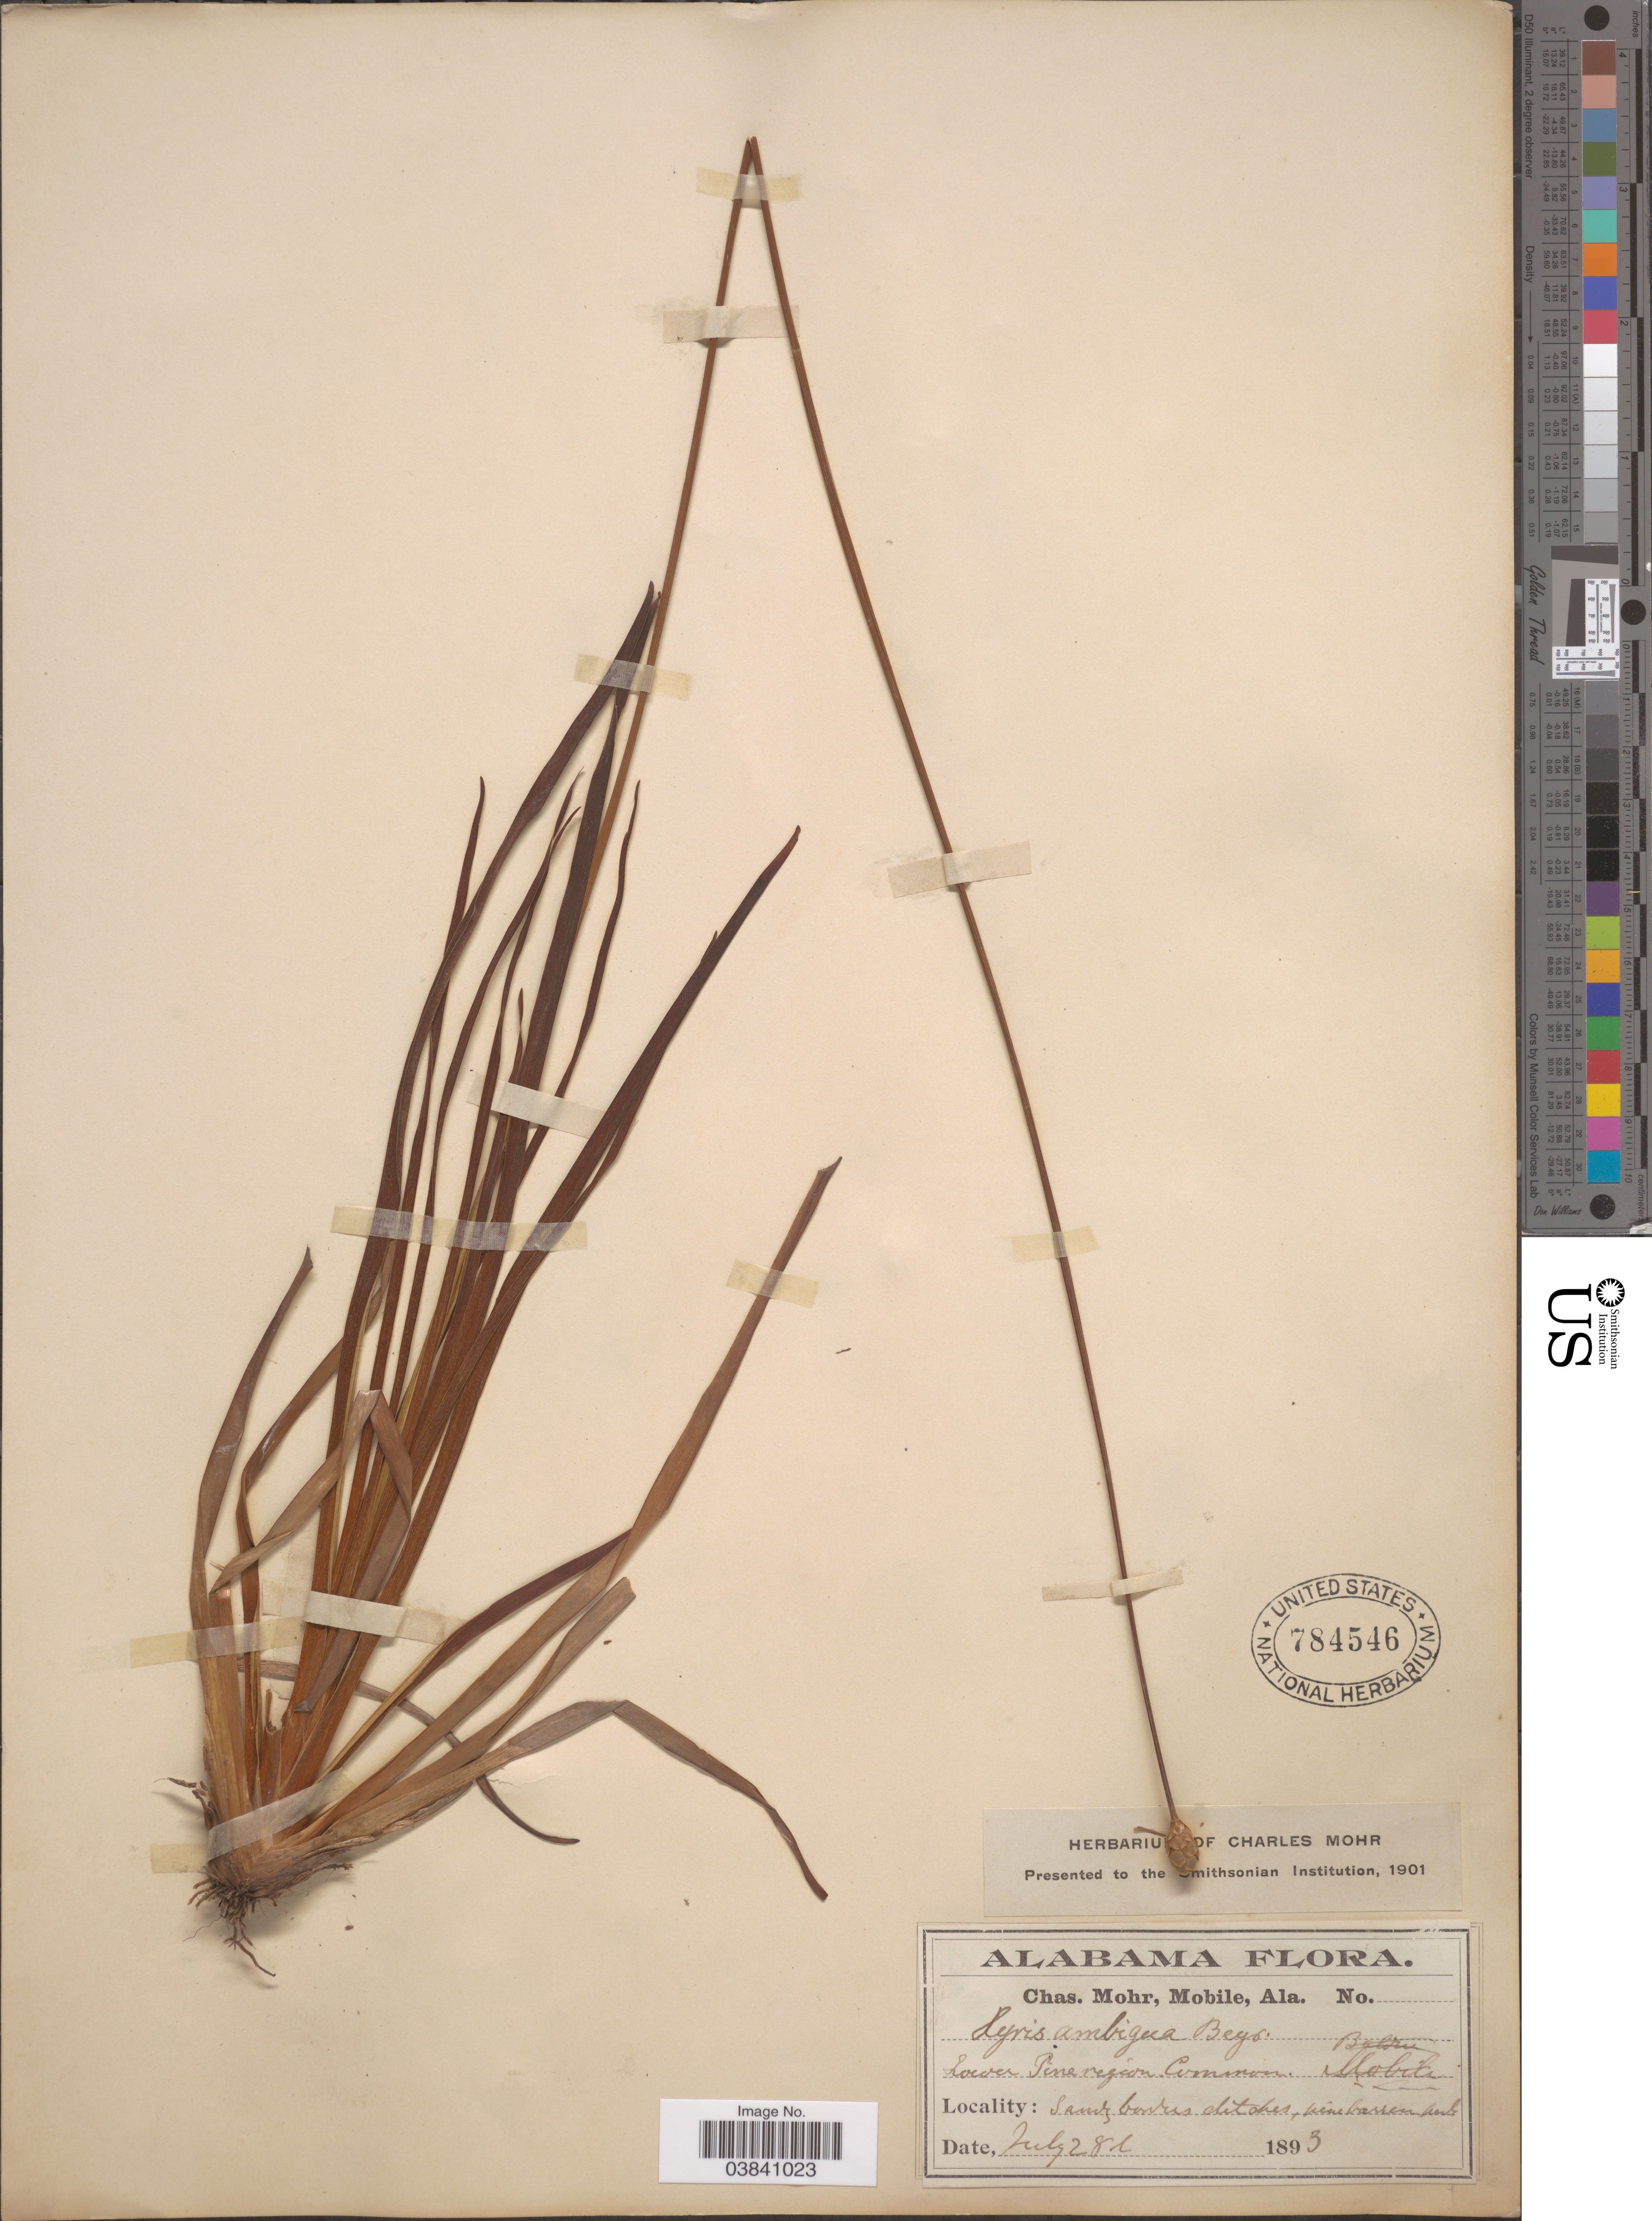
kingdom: Plantae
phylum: Tracheophyta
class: Liliopsida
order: Poales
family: Xyridaceae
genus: Xyris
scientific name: Xyris ambigua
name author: Beyr. ex Kunth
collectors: Mohr, C. T. (herbarium)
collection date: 1893-07-28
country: United States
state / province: Alabama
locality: Lower Pine region Common.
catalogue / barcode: US 784546